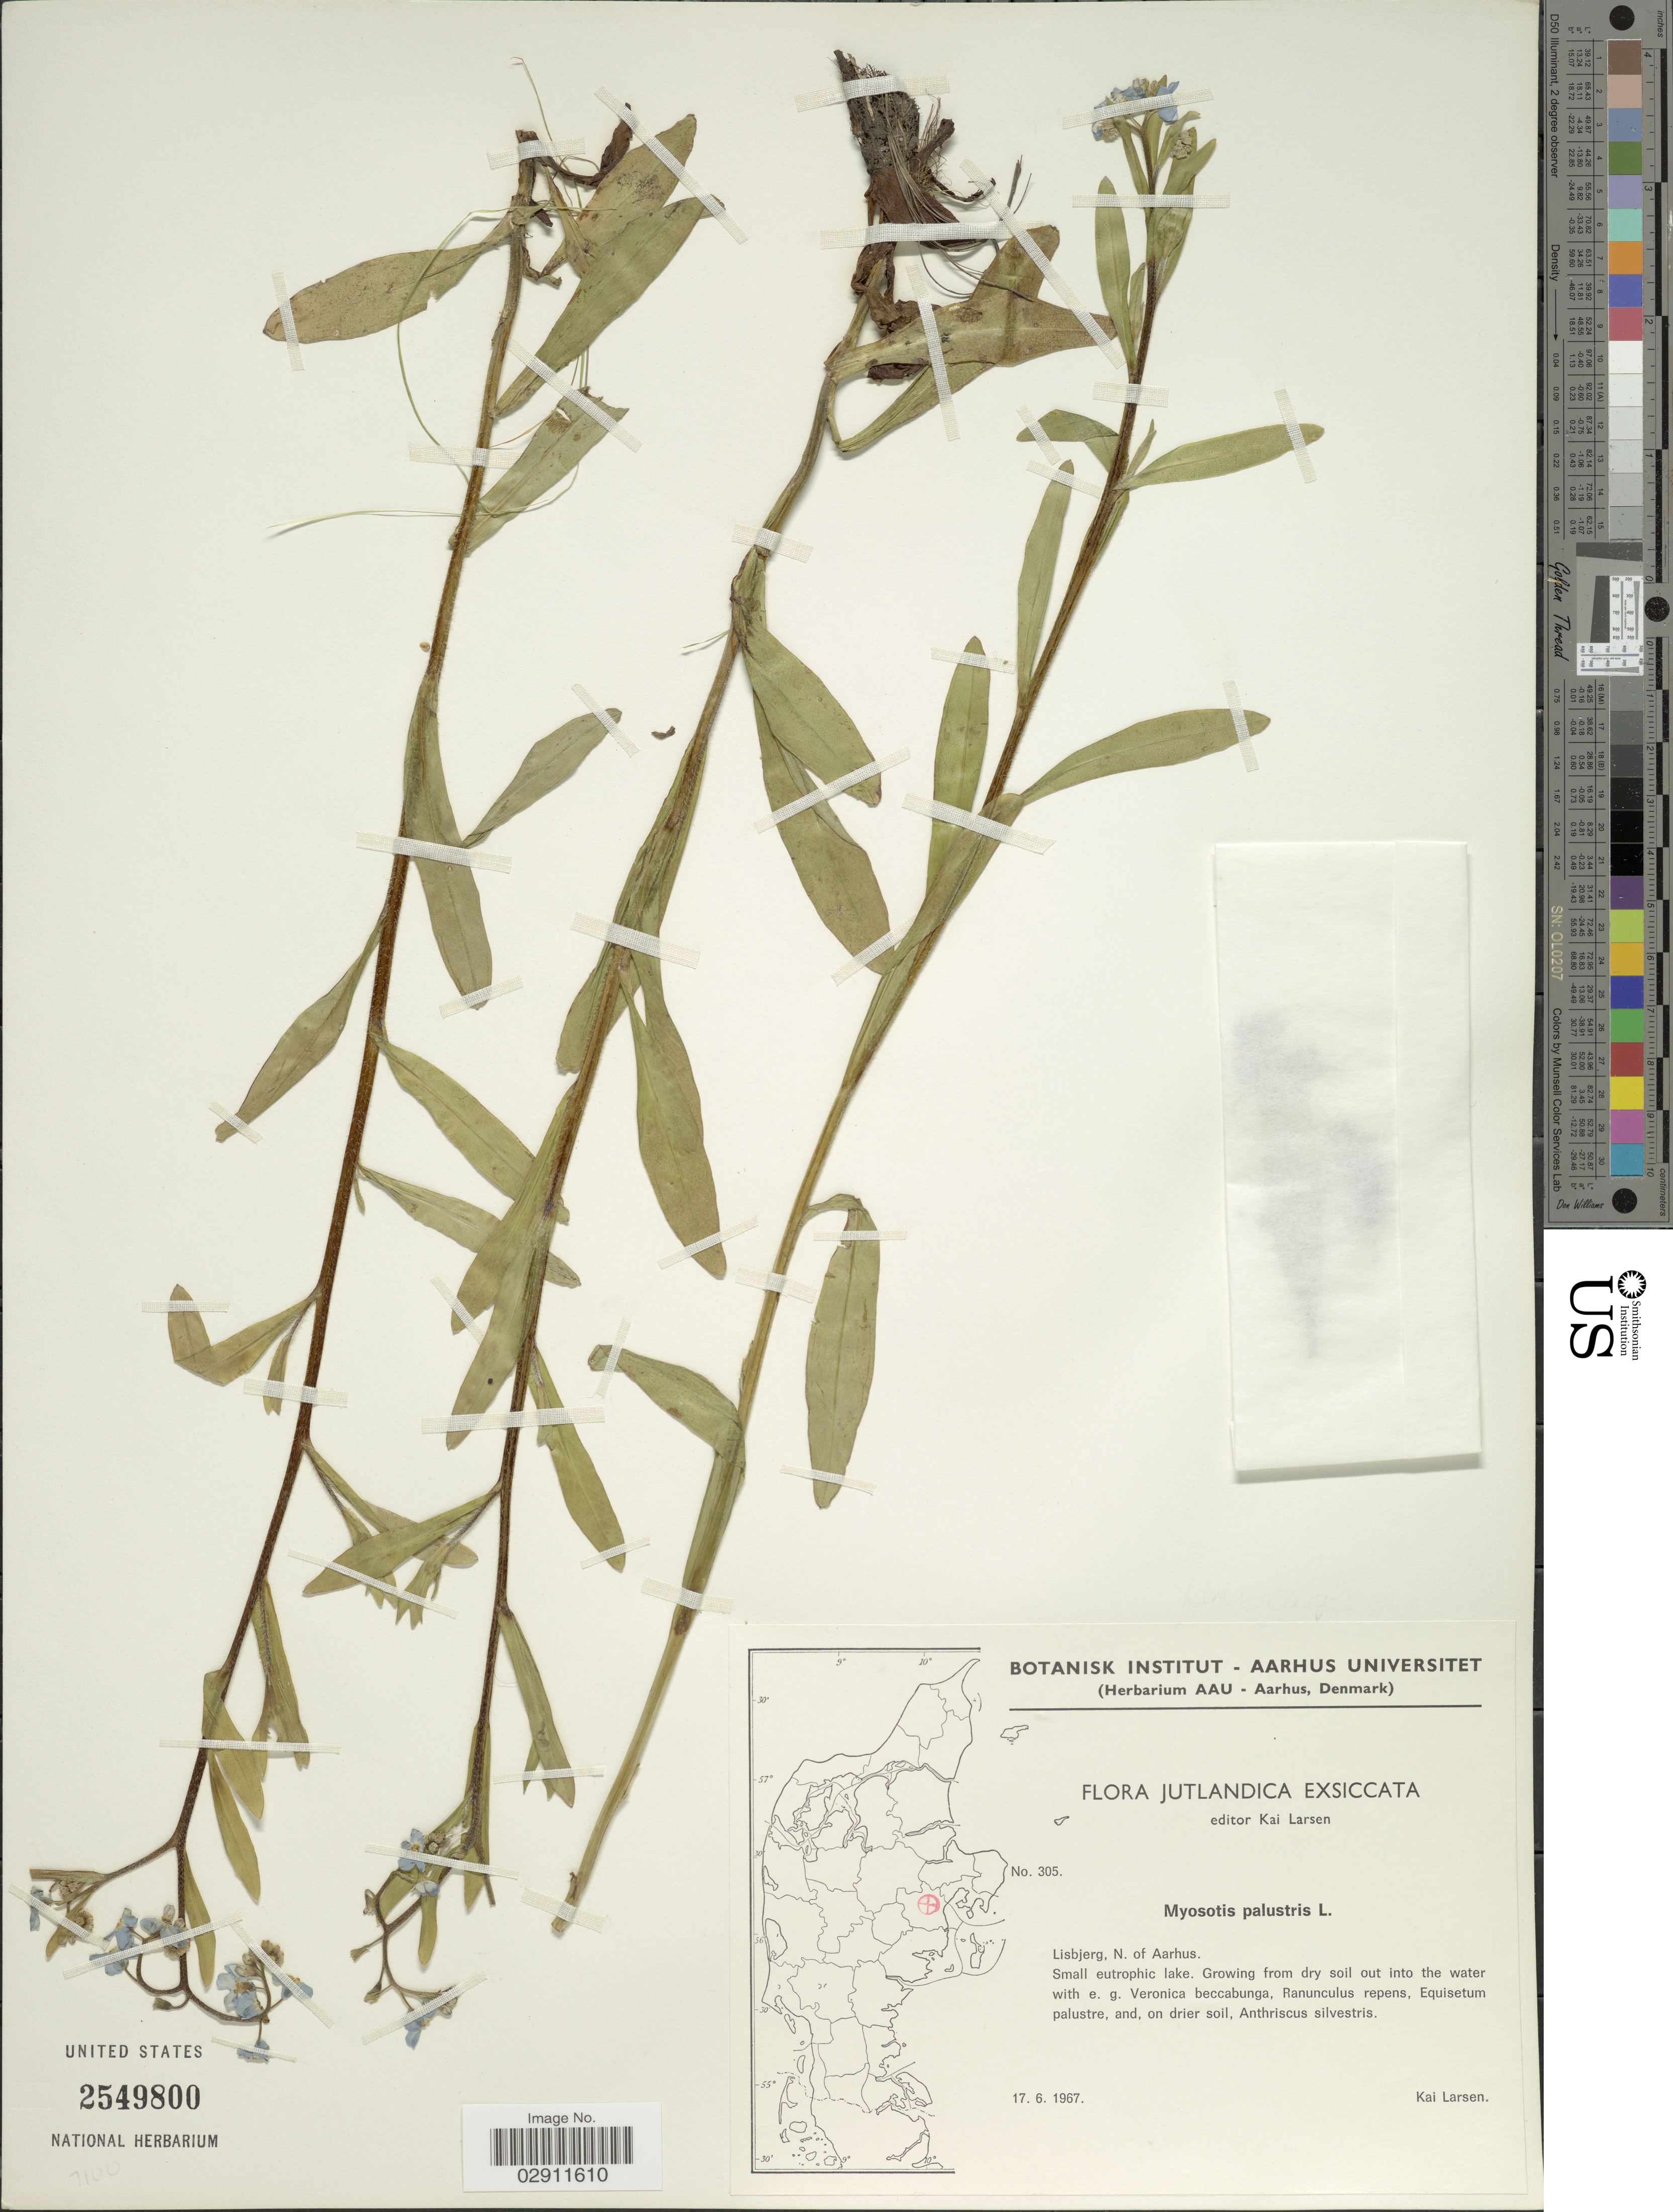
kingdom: Plantae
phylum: Tracheophyta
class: Magnoliopsida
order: Boraginales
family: Boraginaceae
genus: Myosotis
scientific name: Myosotis palustris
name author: L.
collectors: K. Larsen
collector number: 305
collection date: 1967-06-17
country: Denmark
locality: Jutlandica, Lisbjerg N. of Aarhus.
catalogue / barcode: US 2549800